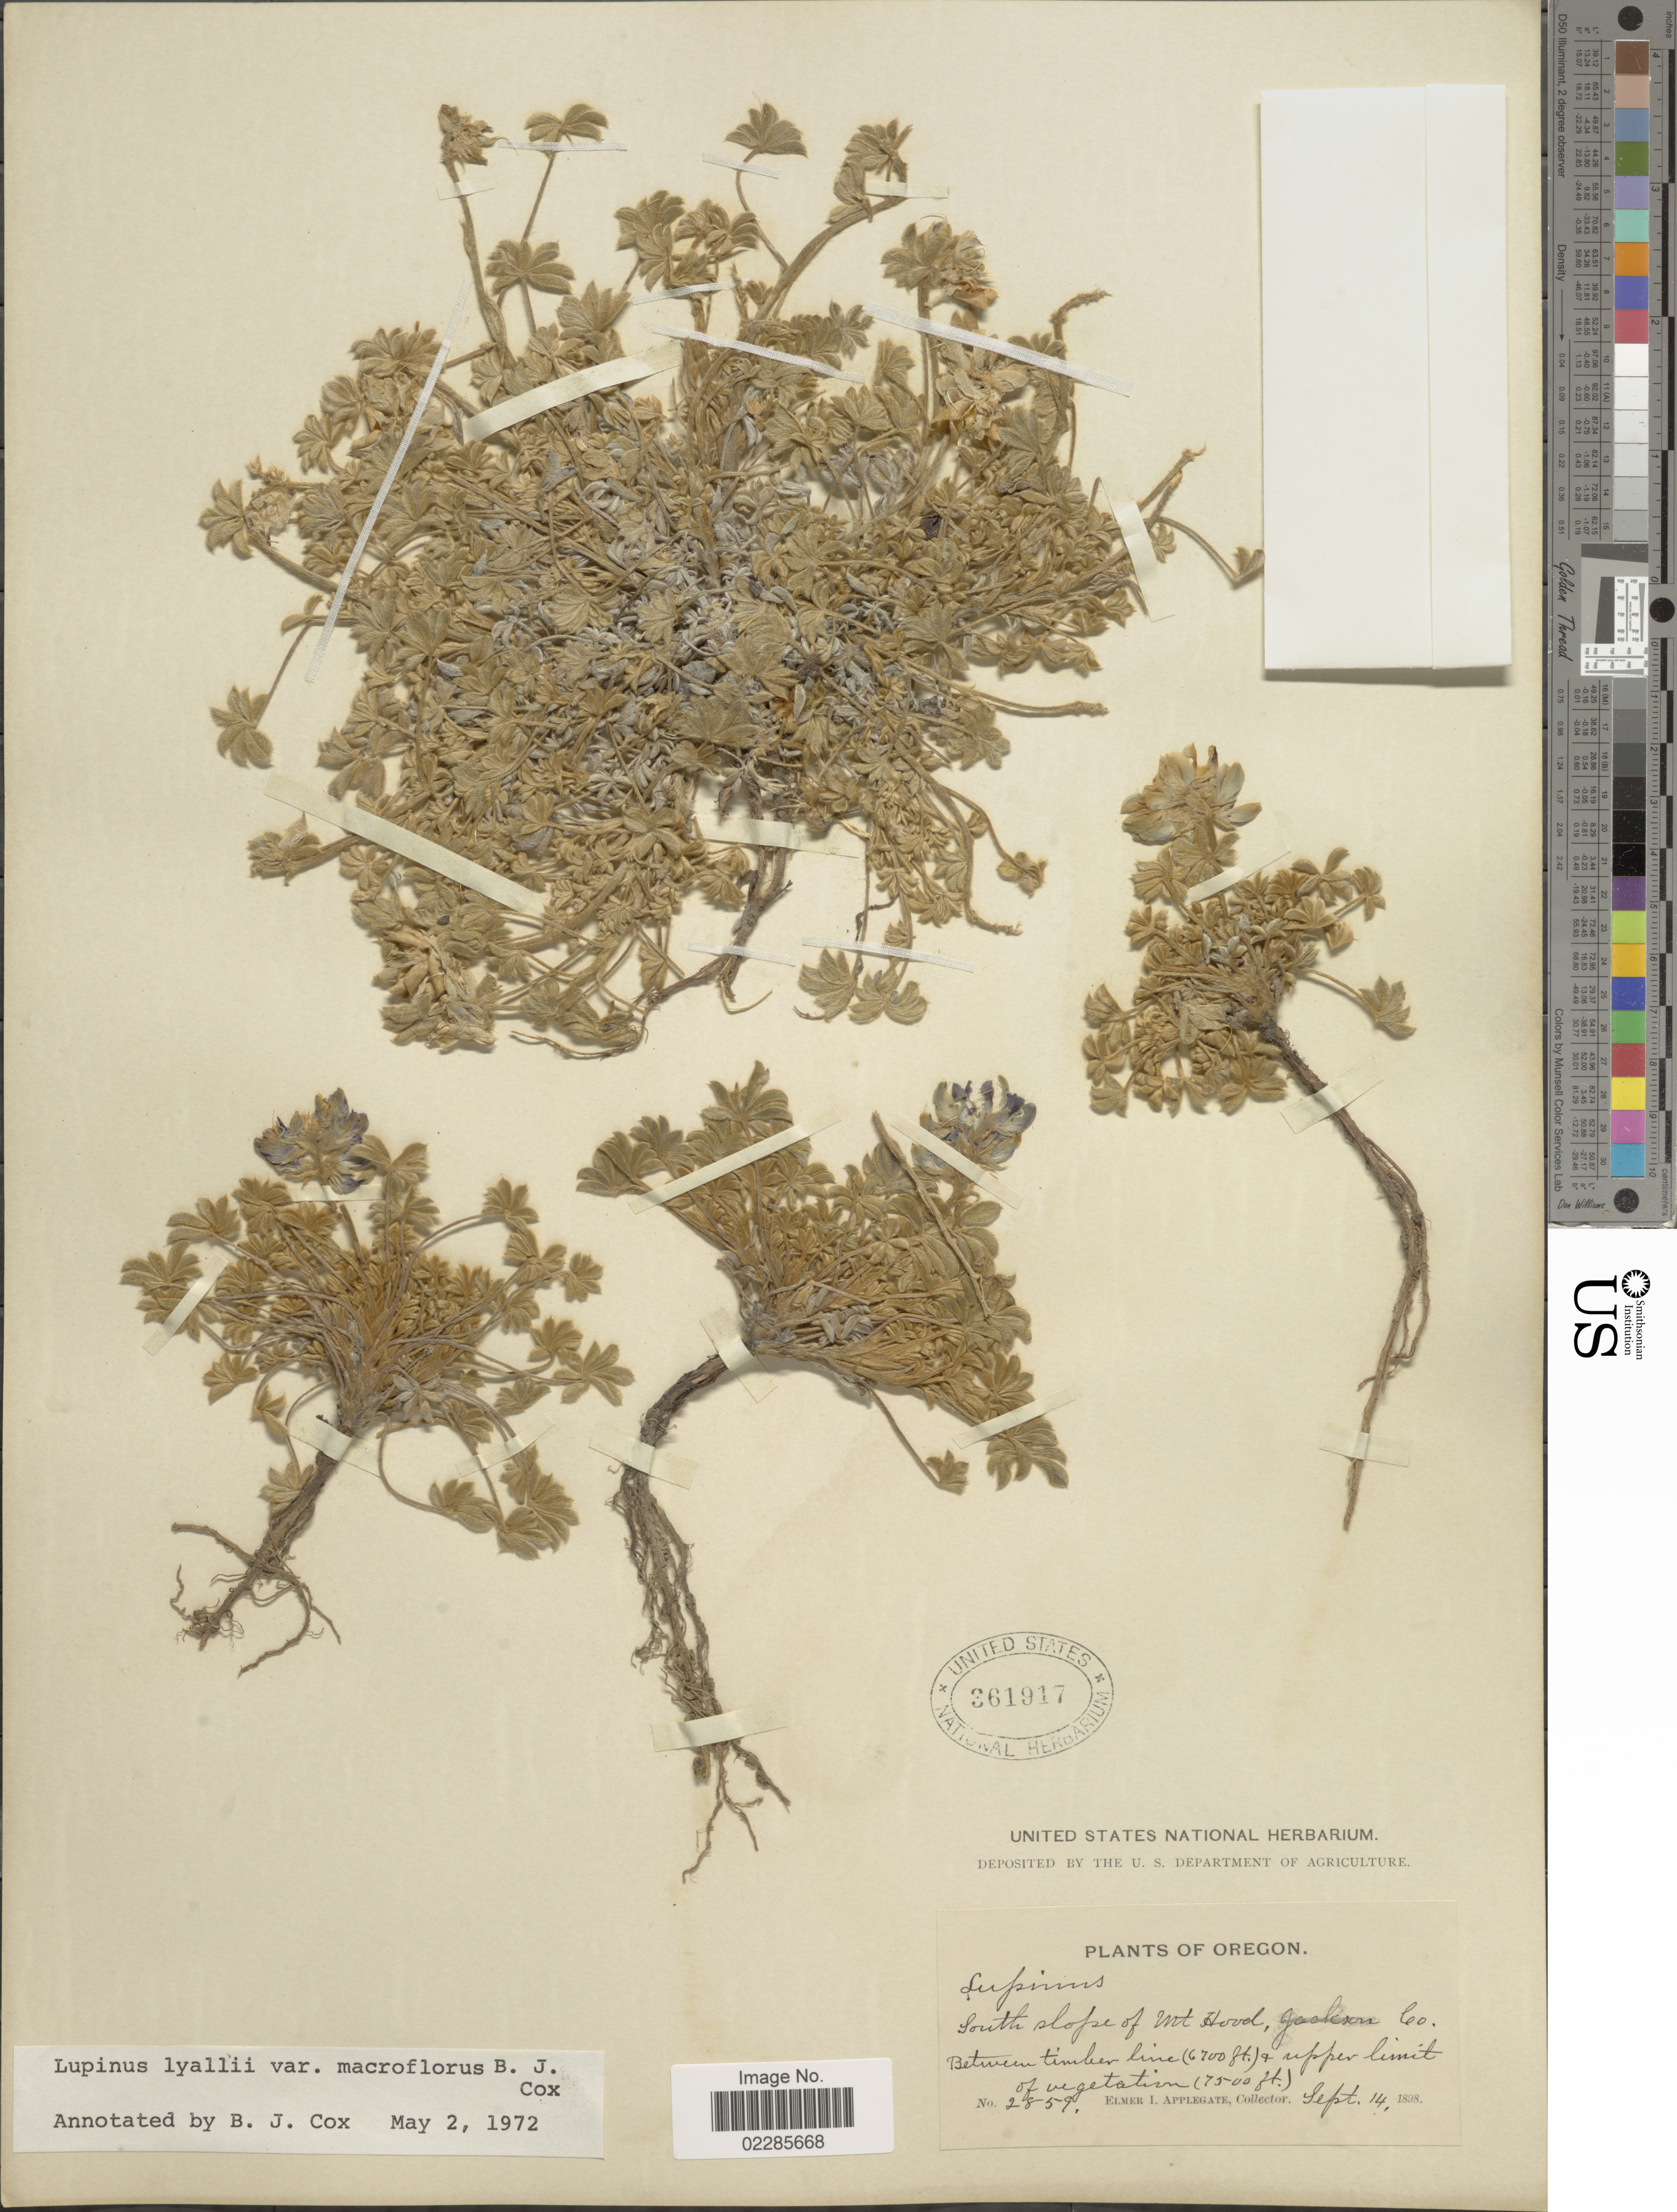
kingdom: Plantae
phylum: Tracheophyta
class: Magnoliopsida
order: Fabales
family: Fabaceae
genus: Lupinus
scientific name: Lupinus lyallii var. macroflorus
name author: B.J. Cox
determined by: Cox, B. J.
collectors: E. I. Applegate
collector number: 2859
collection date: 1898-09-14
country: United States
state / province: Oregon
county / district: Jackson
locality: South slope of Mt Hood, Jackson Co. Between timber line + upper limit of vegetation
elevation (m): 2042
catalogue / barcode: US 361917